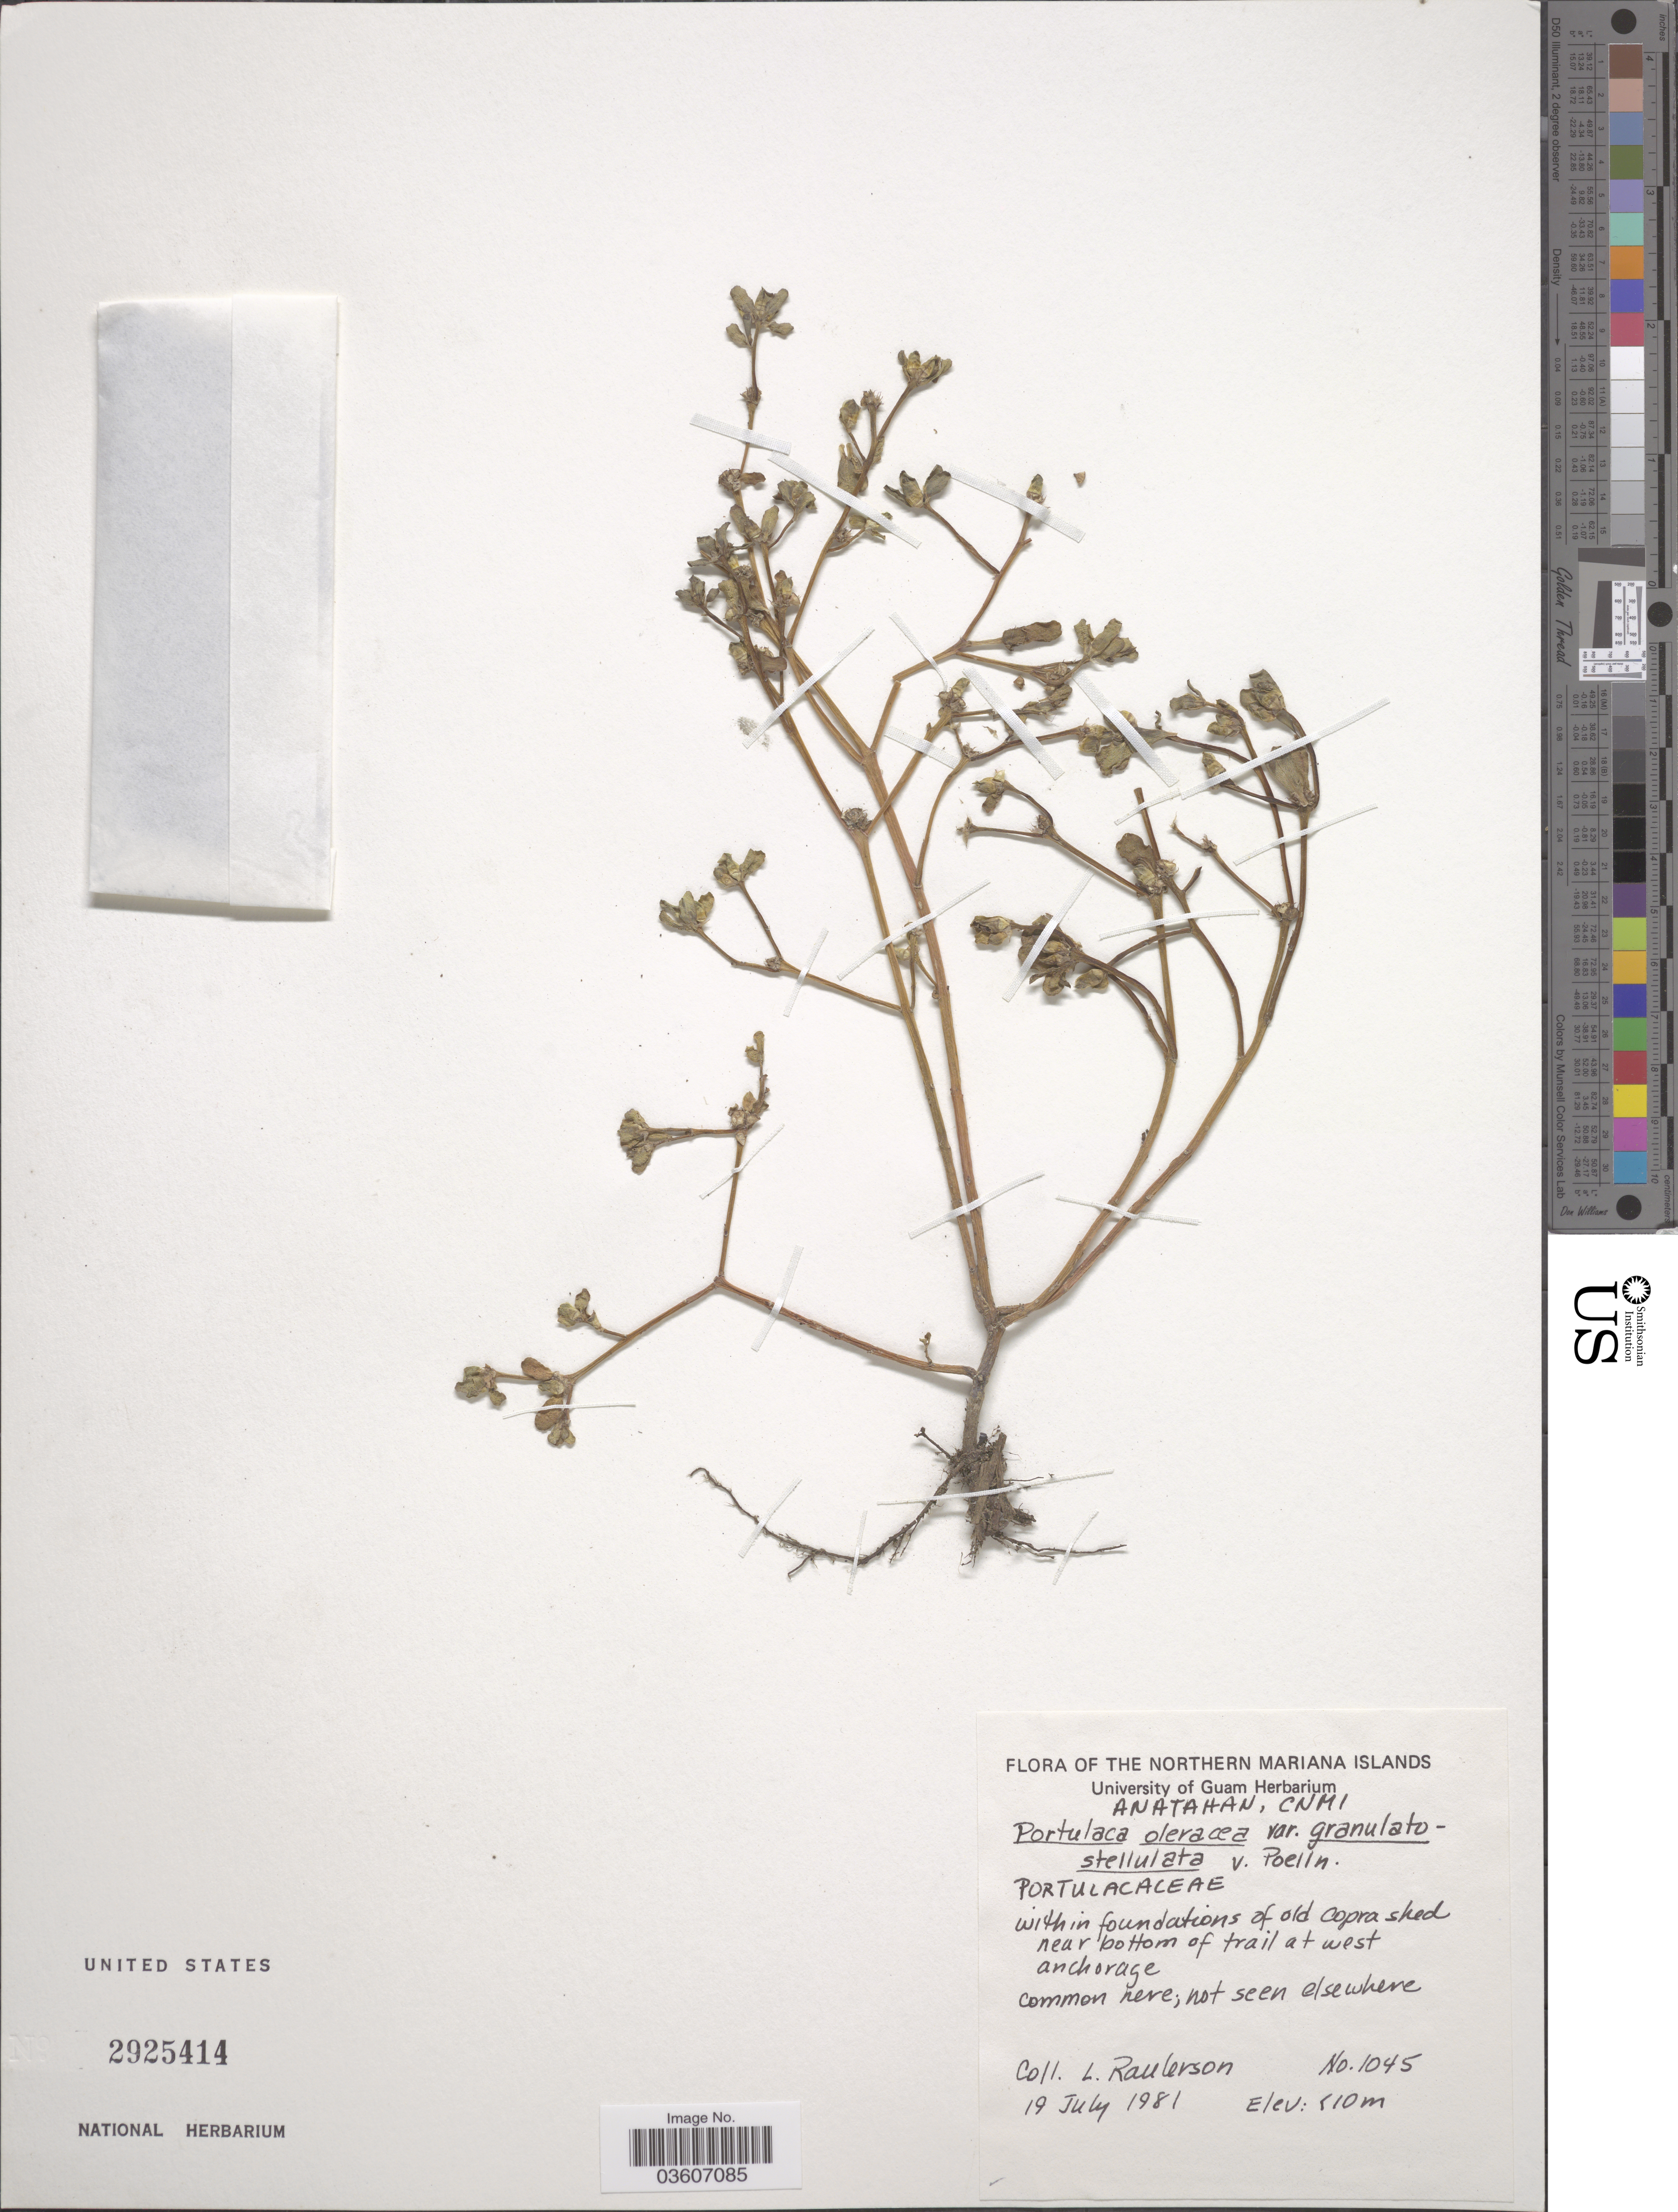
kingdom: Plantae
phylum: Tracheophyta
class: Magnoliopsida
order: Caryophyllales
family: Portulacaceae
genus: Portulaca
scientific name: Portulaca oleracea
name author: L.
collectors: L. Raulerson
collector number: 1045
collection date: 1981-07-19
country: Northern Mariana Islands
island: Anatahan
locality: Anatahan, CNMI. Near bottom of trail at west anchorage.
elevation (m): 10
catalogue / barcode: US 2925414